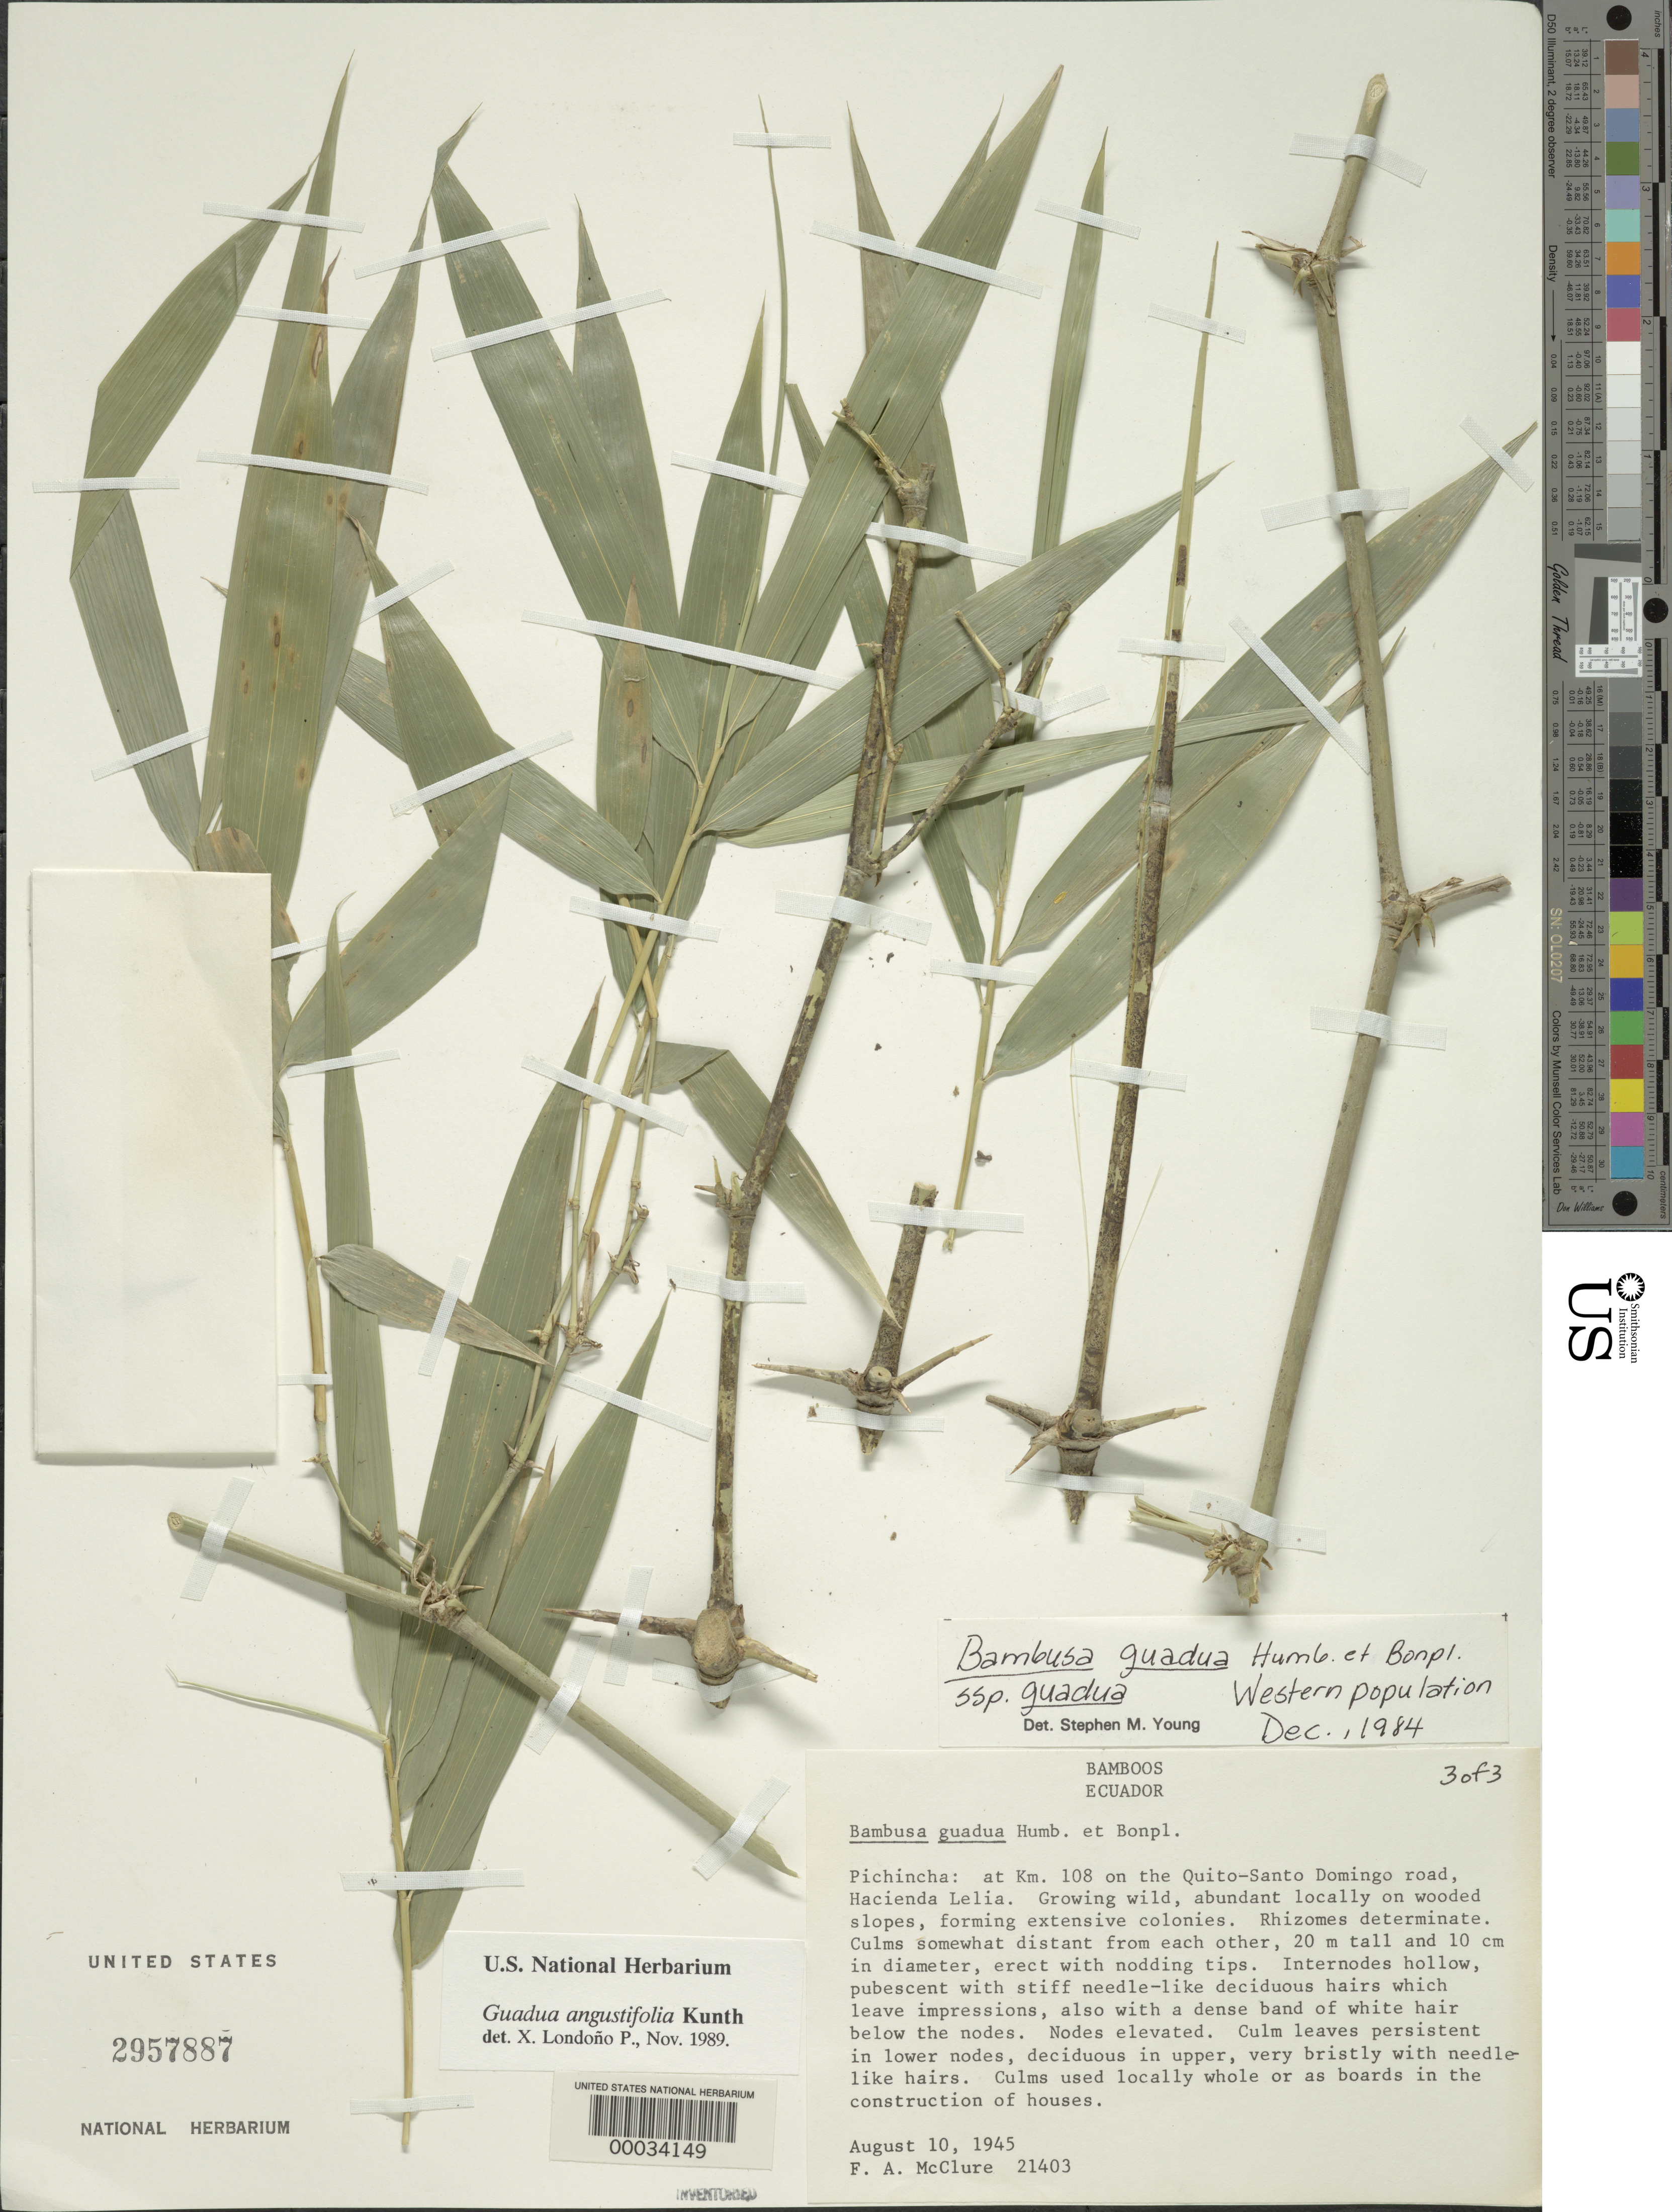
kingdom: Plantae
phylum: Tracheophyta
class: Liliopsida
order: Poales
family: Poaceae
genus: Guadua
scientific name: Guadua angustifolia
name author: Kunth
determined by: Londoño, X., (TULV), Jardin Botanico "Juan Maria Cespedes"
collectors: F. A. McClure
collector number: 21403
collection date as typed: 10 Aug 1945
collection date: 1945-08-10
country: Ecuador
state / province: Pichincha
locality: Km.108, quito-Santo Domingo road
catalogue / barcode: US 2957887